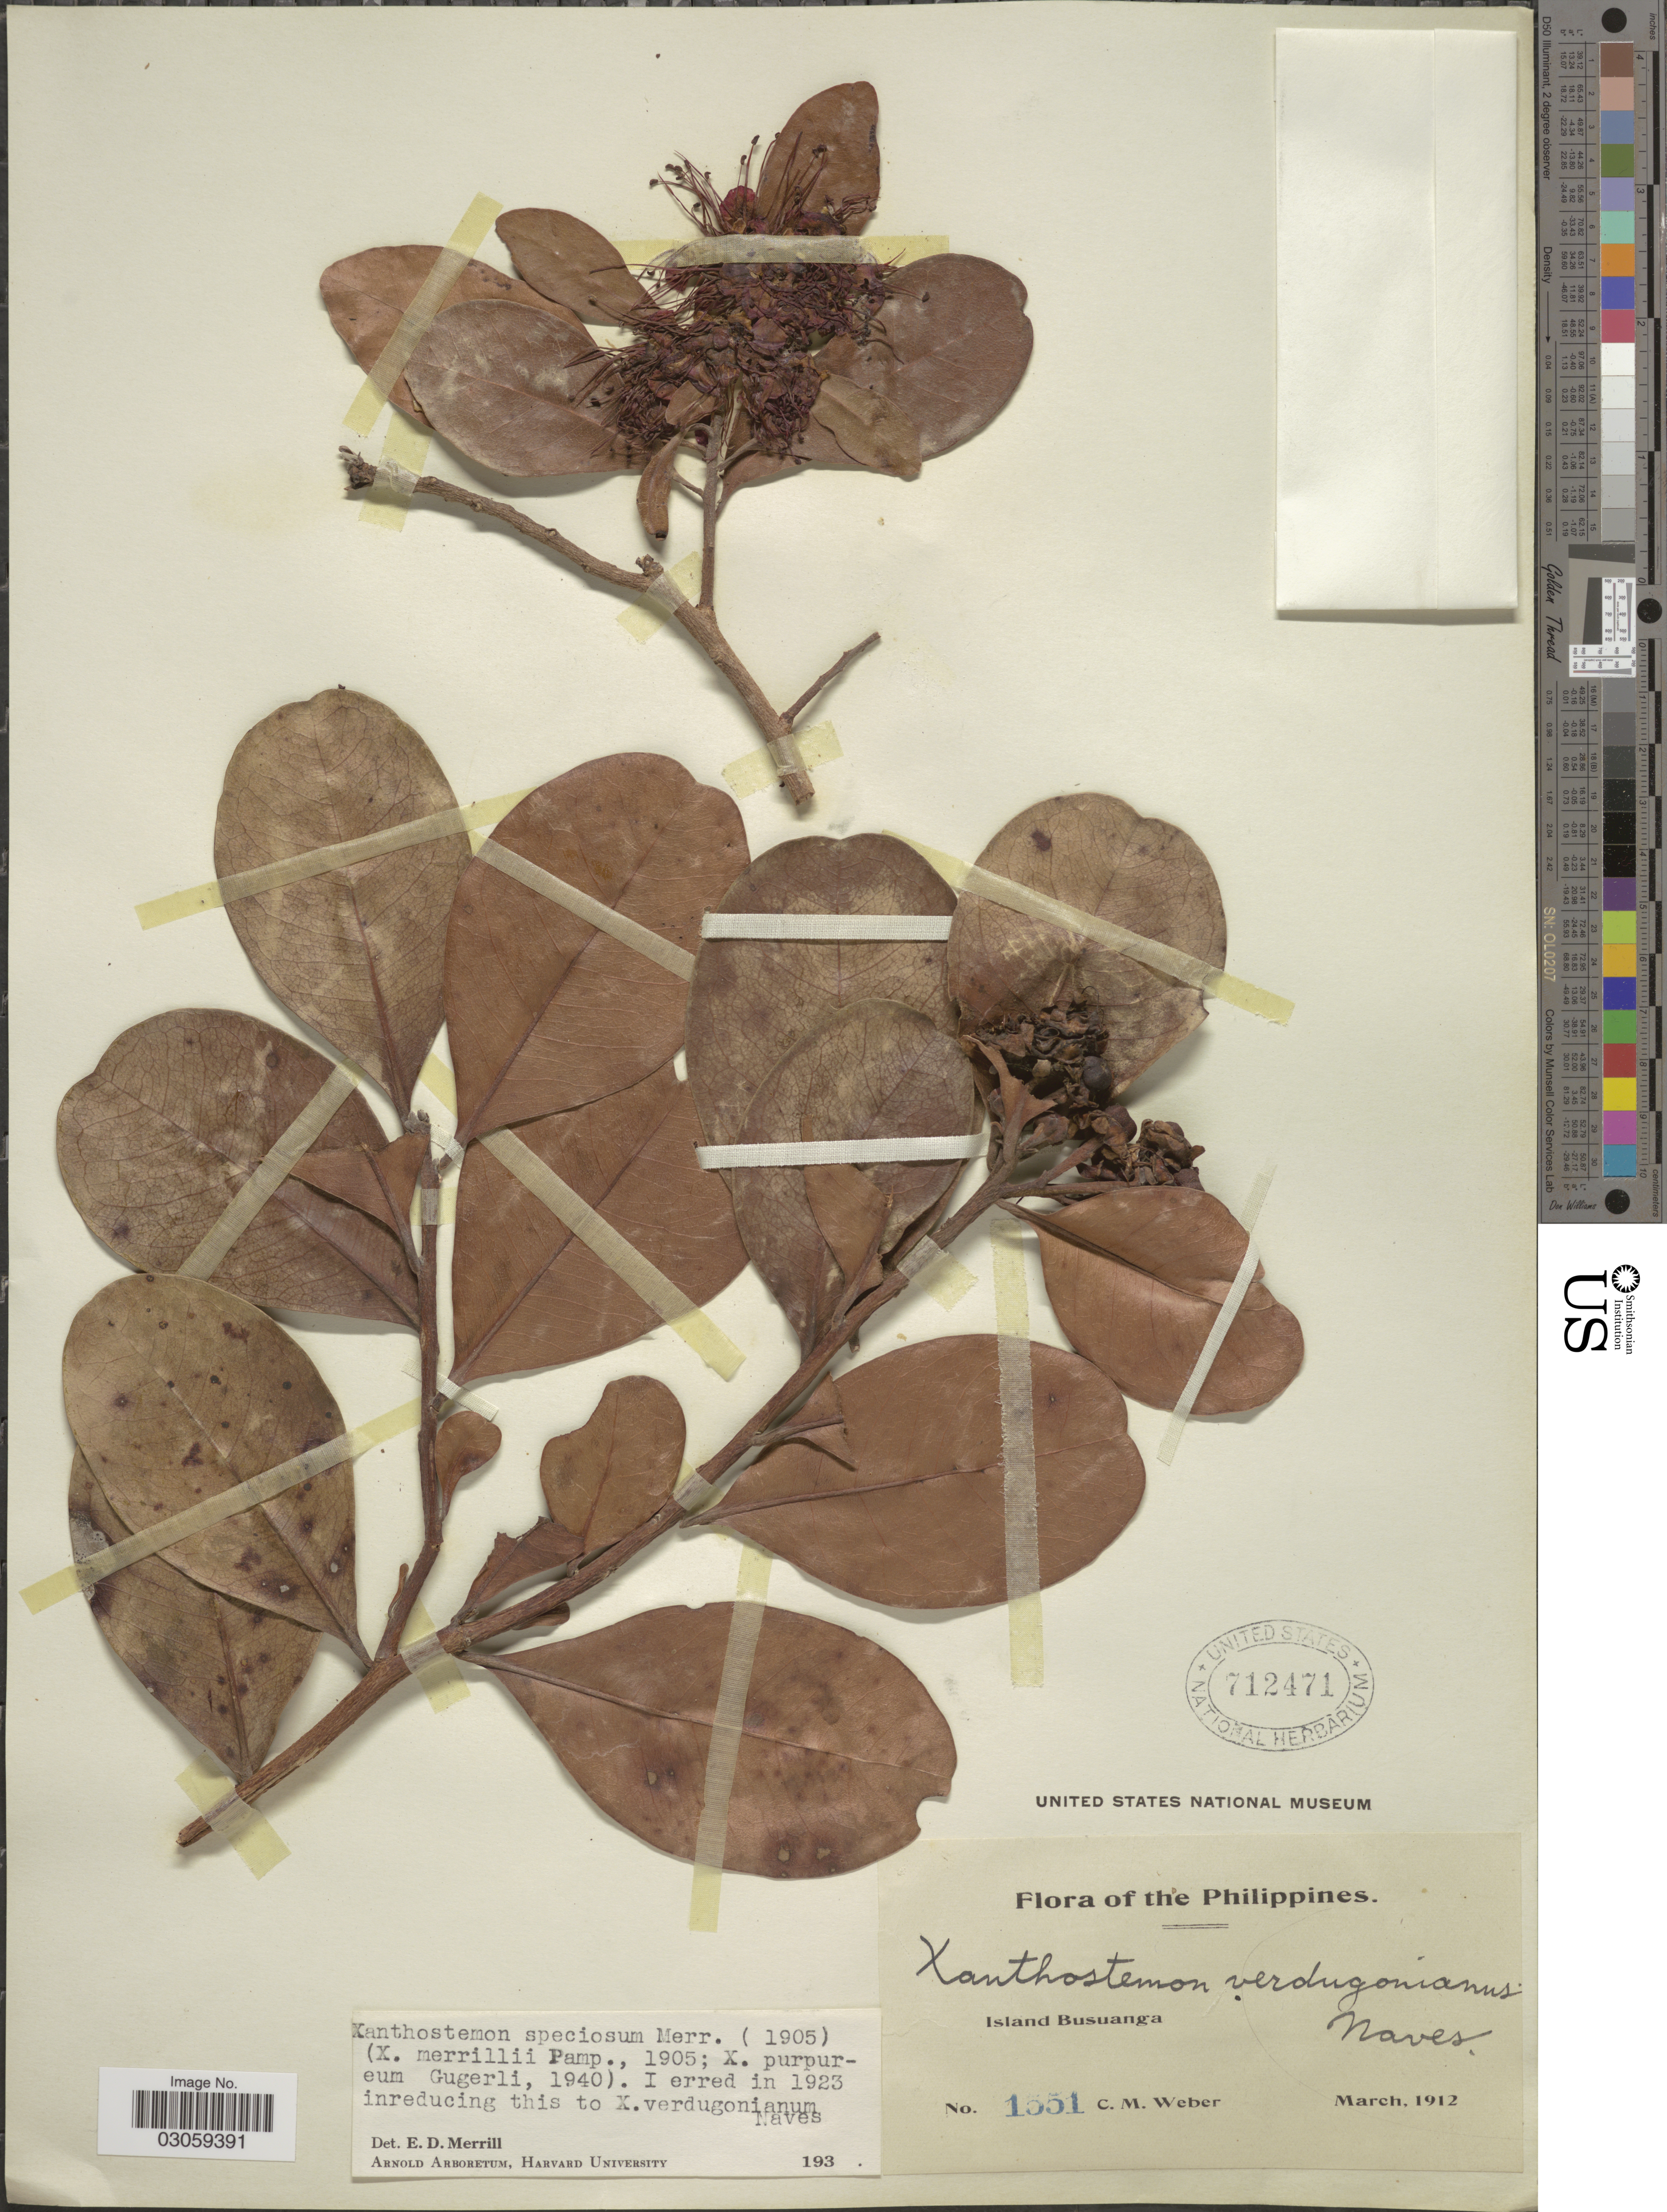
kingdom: Plantae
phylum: Tracheophyta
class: Magnoliopsida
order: Myrtales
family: Myrtaceae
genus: Xanthostemon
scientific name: Xanthostemon speciosum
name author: Merr.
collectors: C. M. Weber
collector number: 1551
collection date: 1912-03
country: Philippines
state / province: Mimaropa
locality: Island Busuanga.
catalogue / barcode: US 712471